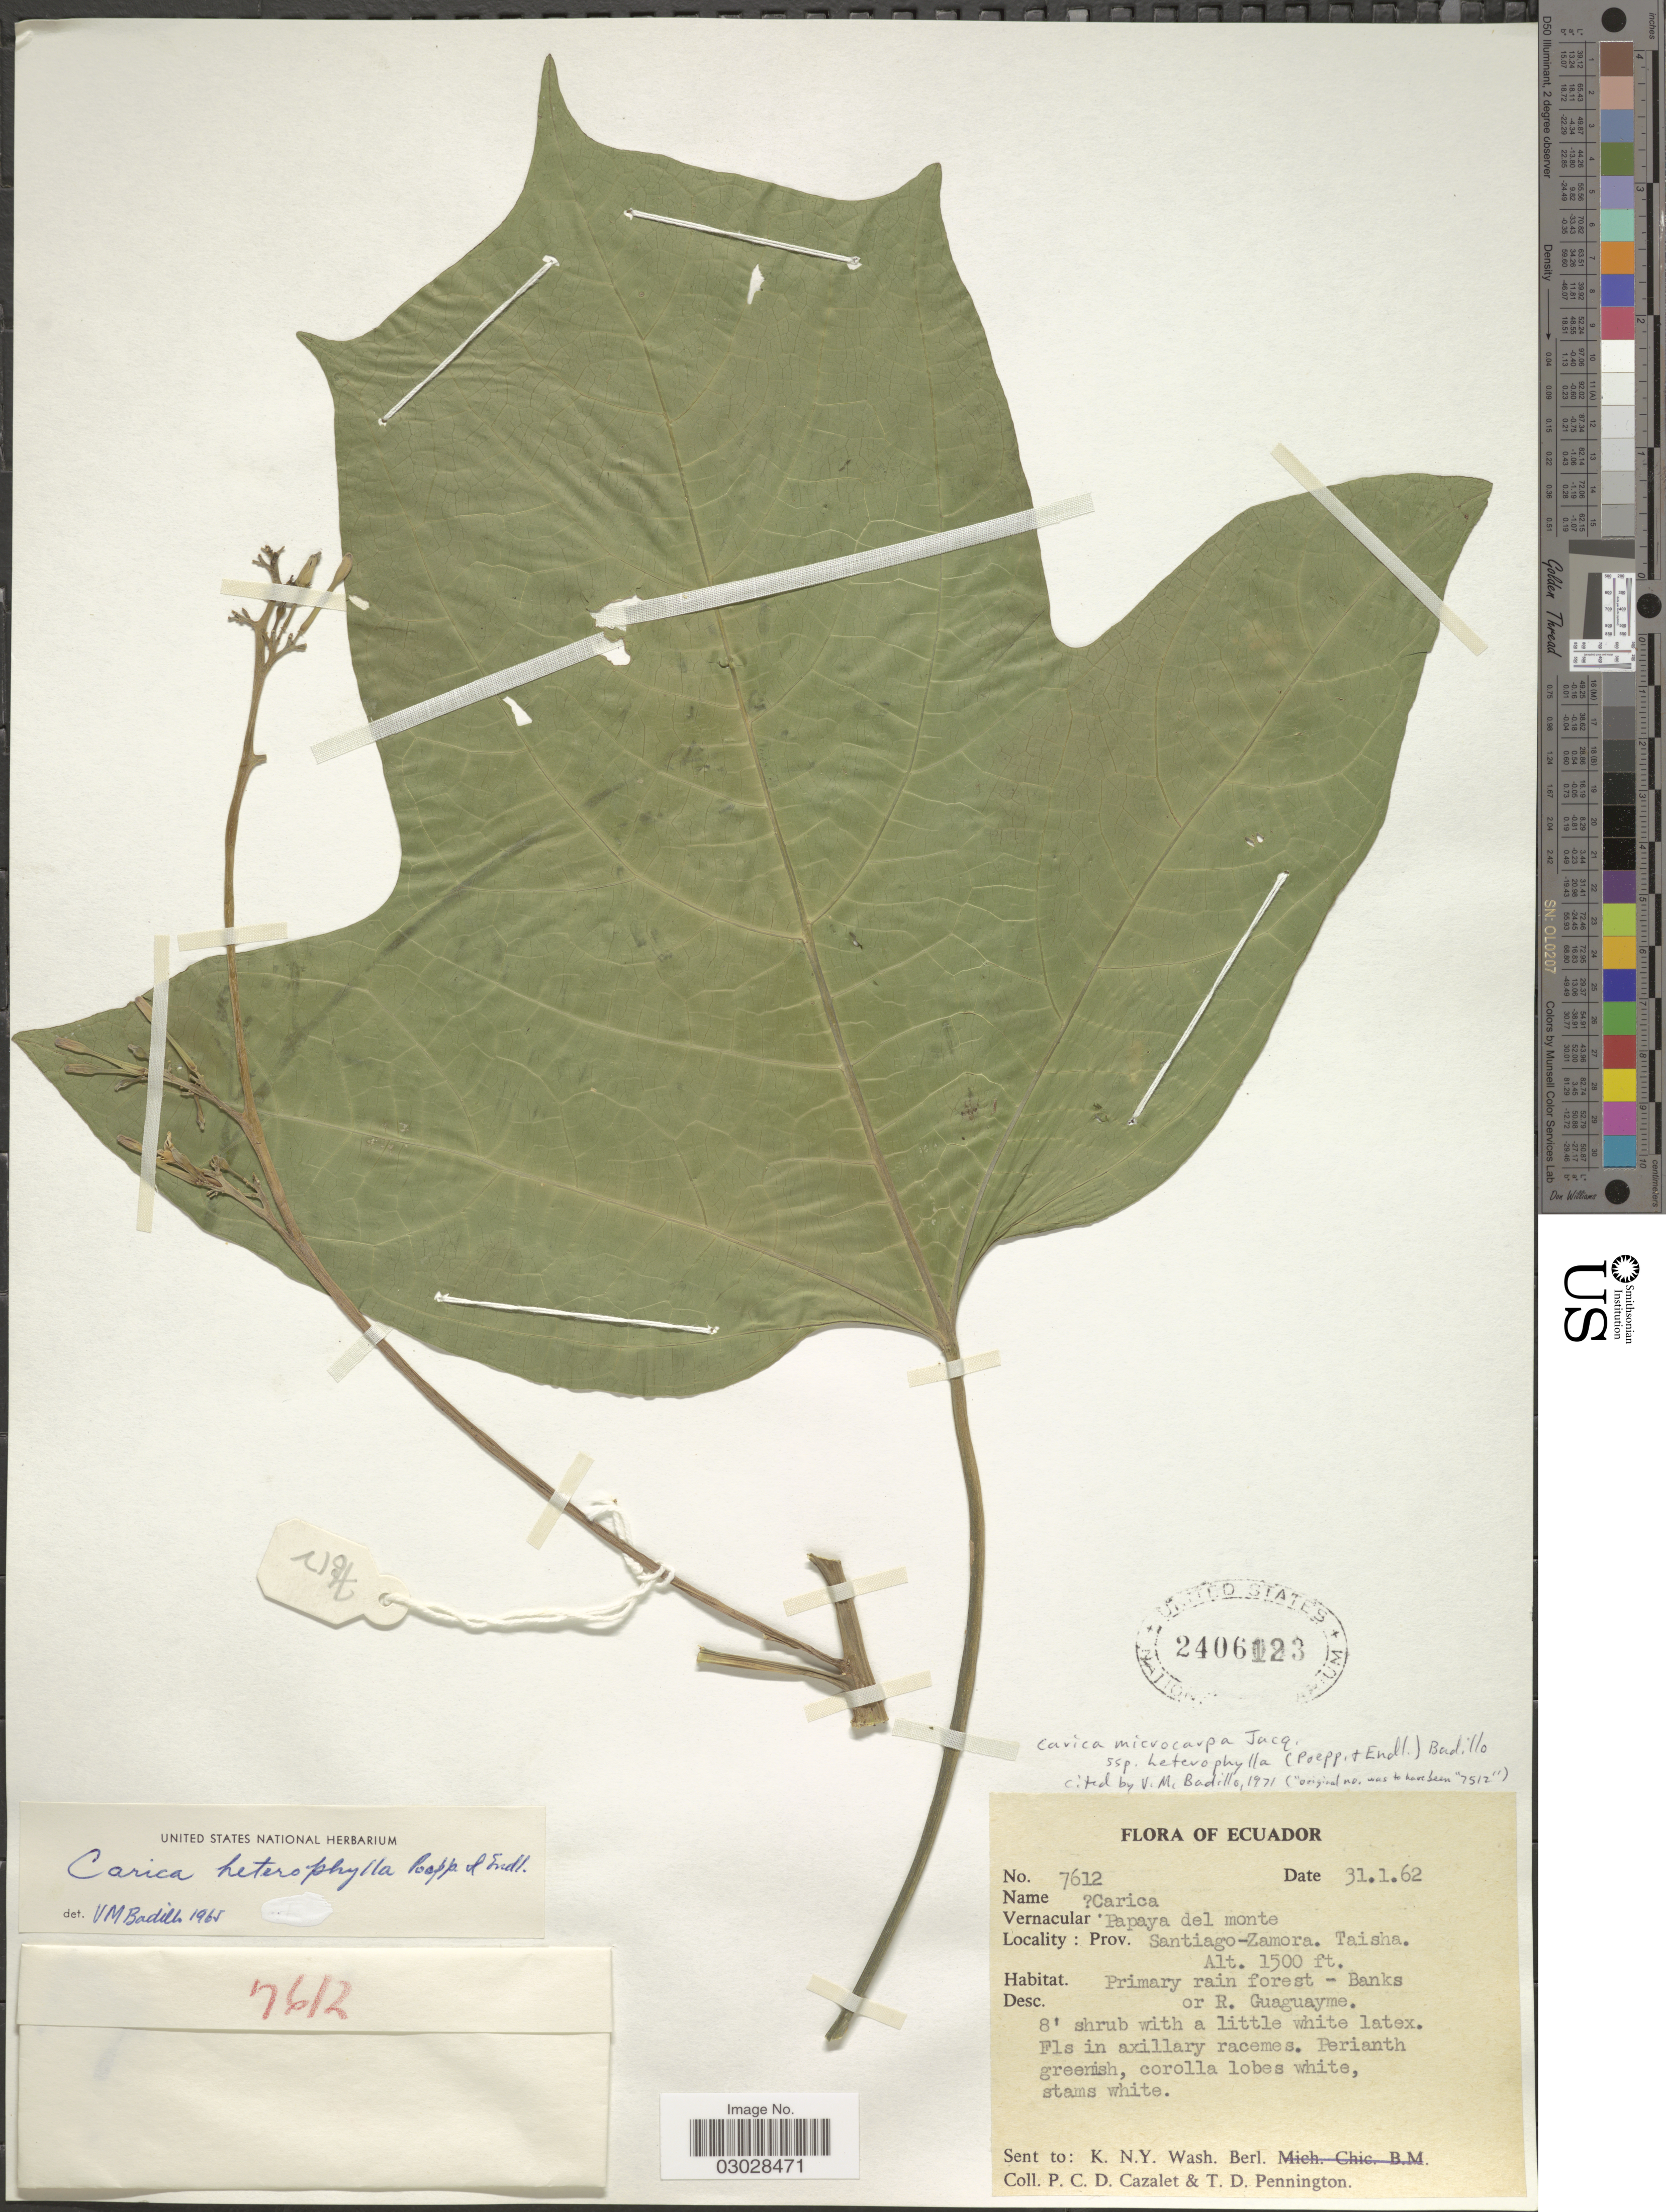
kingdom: Plantae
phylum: Tracheophyta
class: Magnoliopsida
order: Brassicales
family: Caricaceae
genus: Vasconcellea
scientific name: Vasconcellea microcarpa subsp. heterophylla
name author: (Poepp. & Endl.) V.M. Badillo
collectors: P. C. D. Cazalet & T. D. Pennington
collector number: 7612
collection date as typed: Transcribed d/m/y: 31/1/62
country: Ecuador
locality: Prov. Santiago-Zamora. Taisha. Banks of R. Guaguayme.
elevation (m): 457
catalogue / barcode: US 2406123